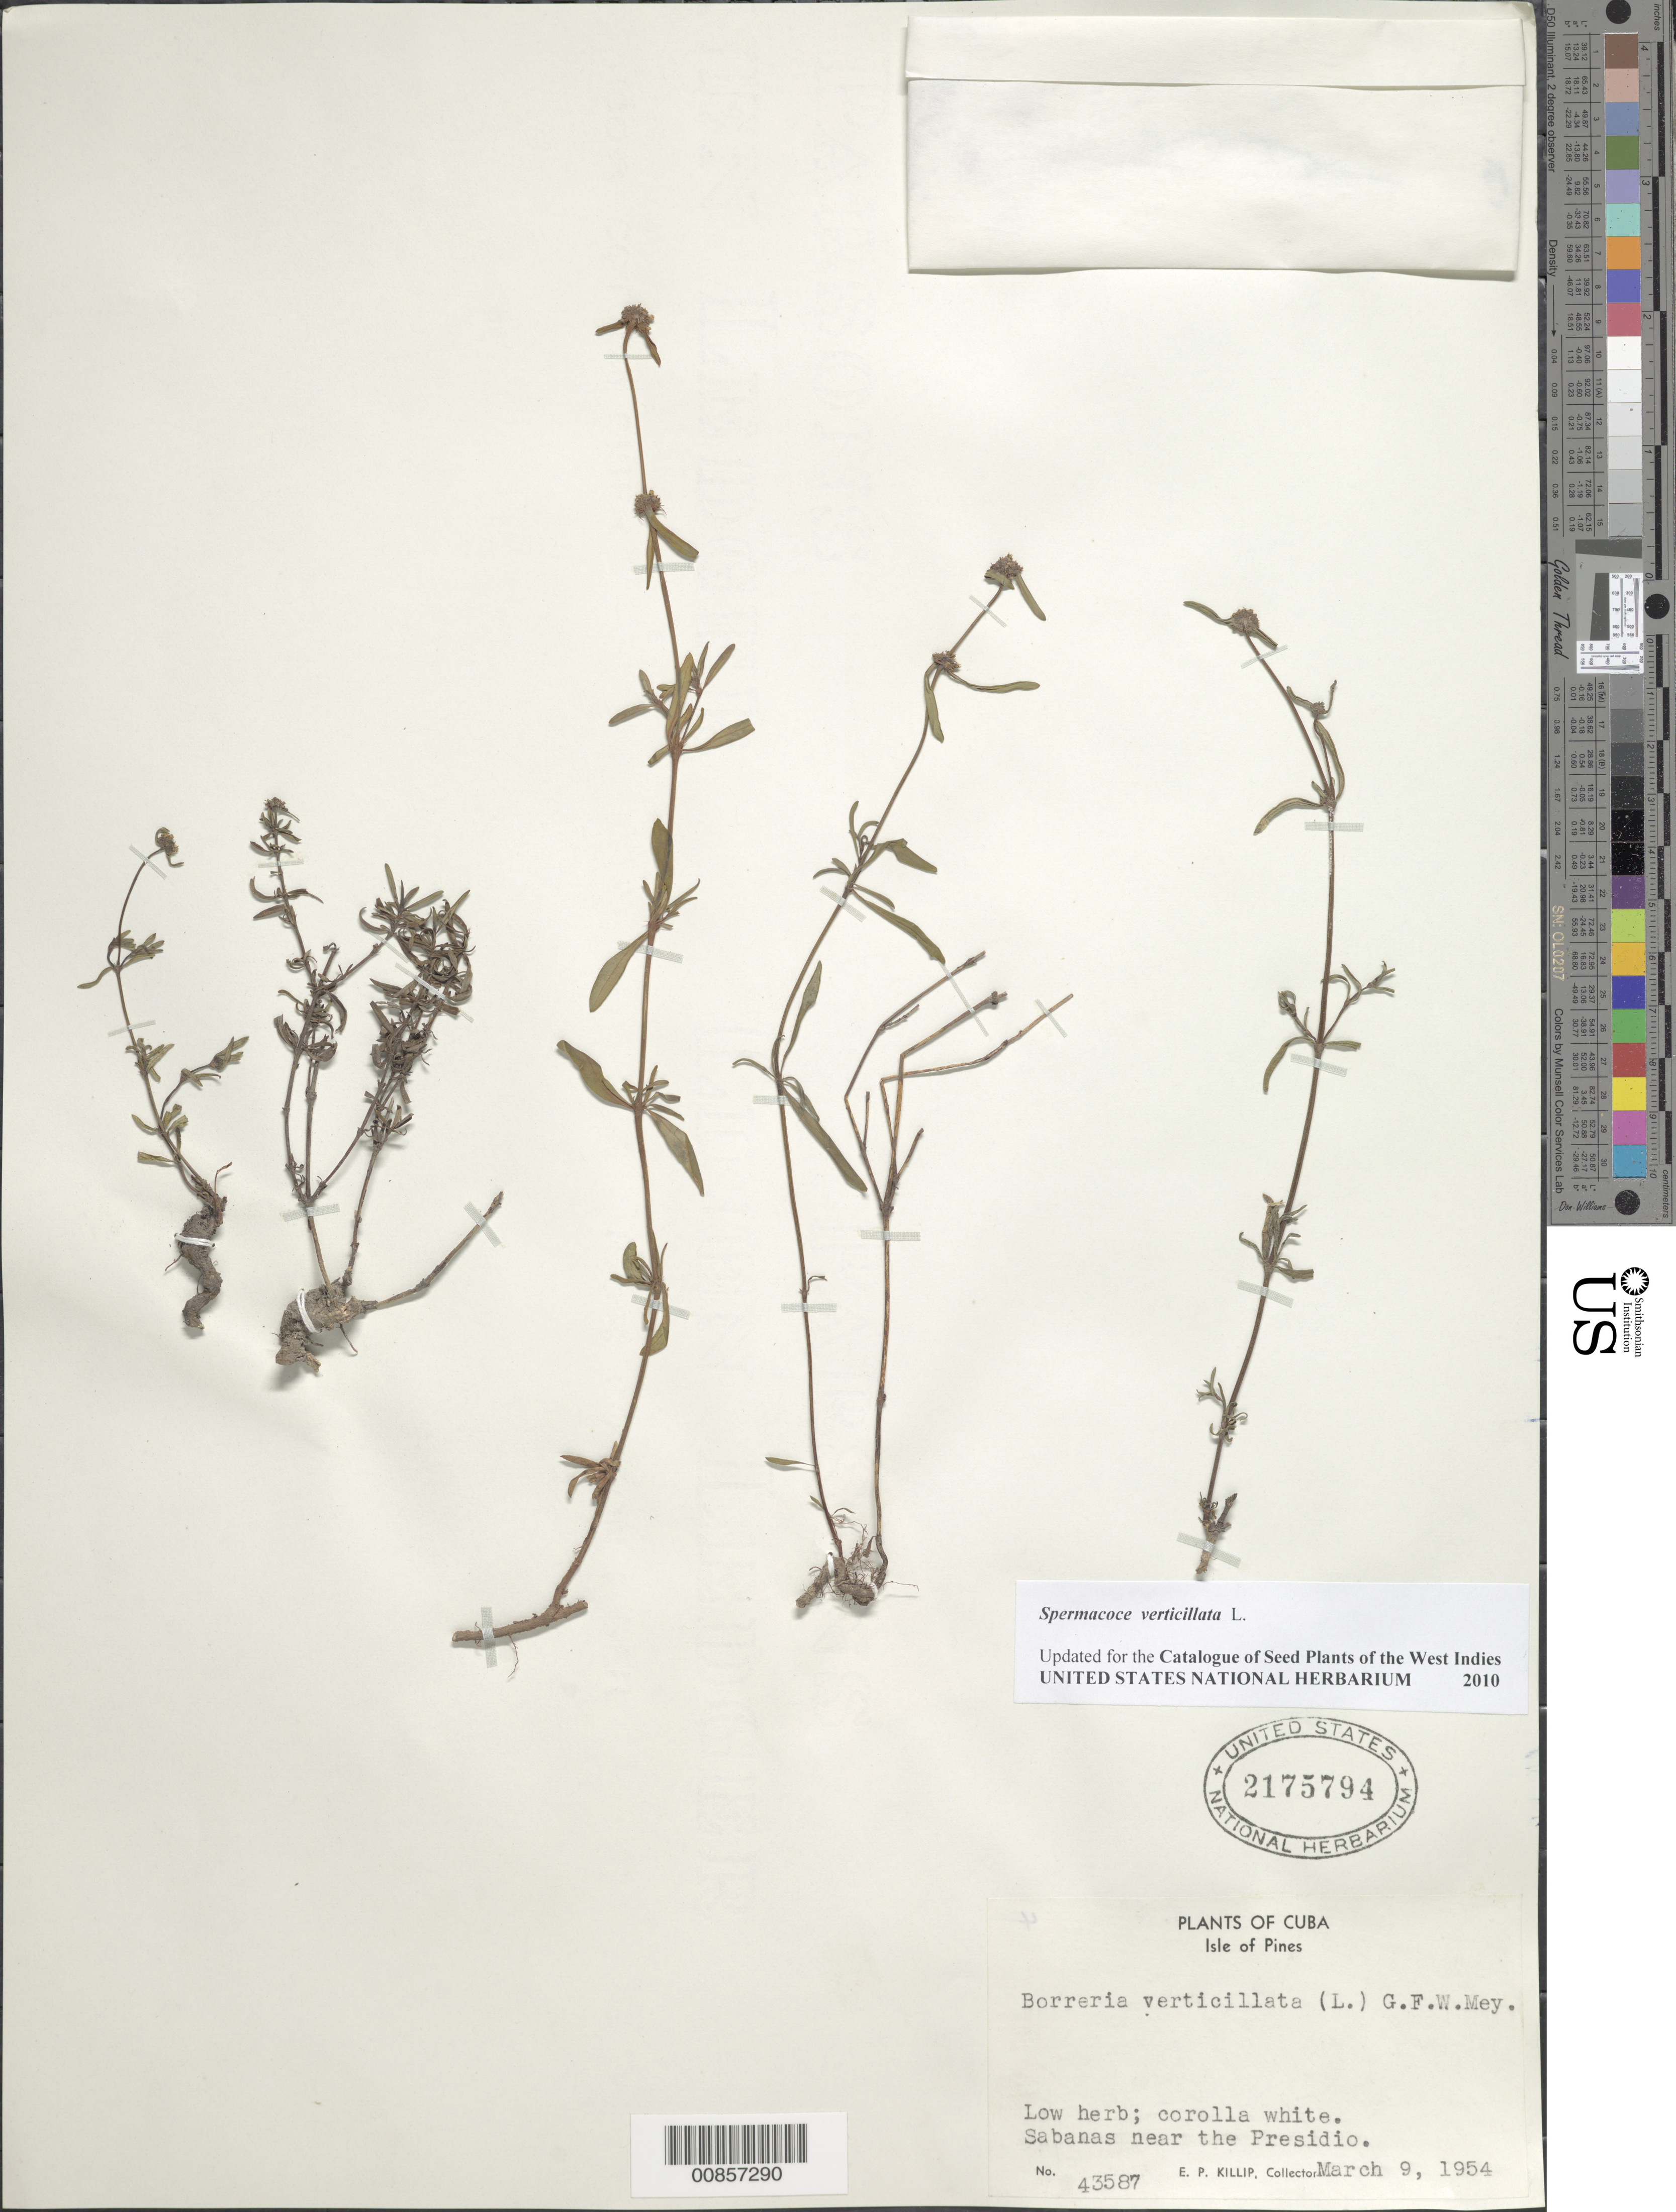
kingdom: Plantae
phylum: Tracheophyta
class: Magnoliopsida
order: Gentianales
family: Rubiaceae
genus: Spermacoce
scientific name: Spermacoce verticillata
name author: L.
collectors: E. P. Killip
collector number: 43587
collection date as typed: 09 Mar 1954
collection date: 1954-03-09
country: Cuba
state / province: Isla de La Juventud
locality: Sabanas near the Presidio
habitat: Sabanas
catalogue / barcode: US 2175794